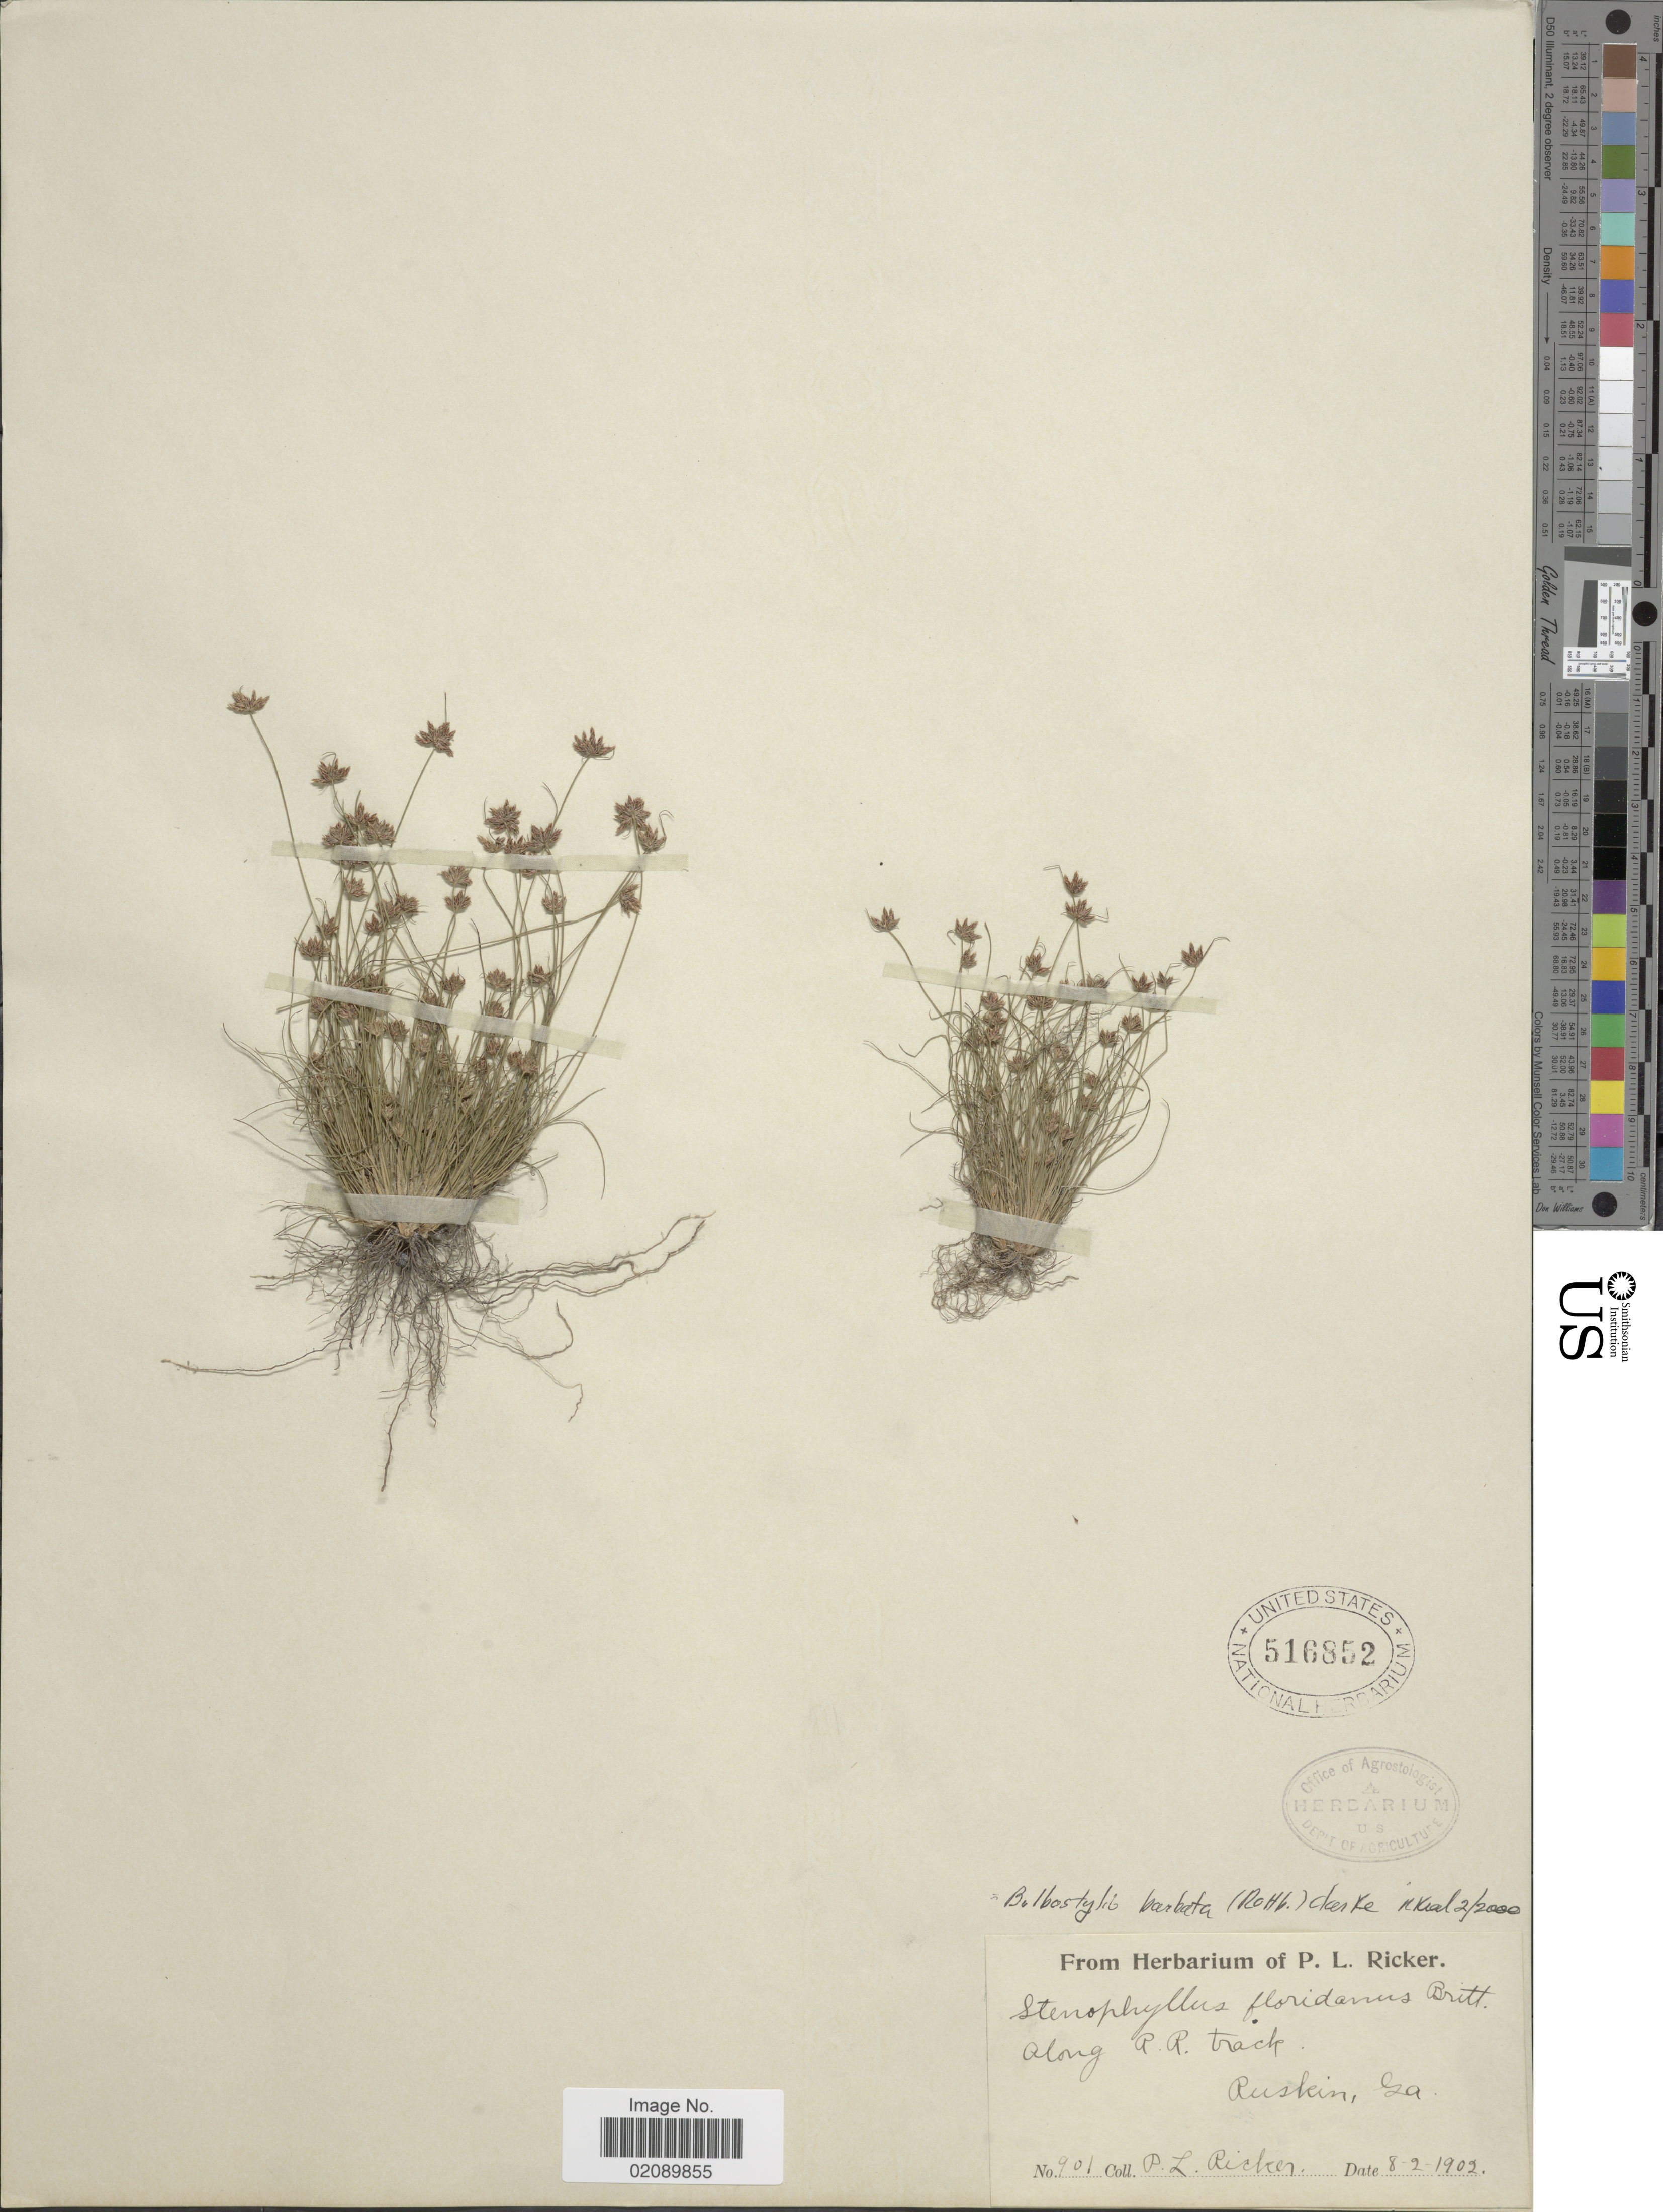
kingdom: Plantae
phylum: Tracheophyta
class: Liliopsida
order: Poales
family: Cyperaceae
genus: Bulbostylis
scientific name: Bulbostylis barbata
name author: (Rottb.) C.B. Clarke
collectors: P. Ricker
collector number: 901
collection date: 1902-08-02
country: United States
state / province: Georgia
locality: Along R.R. track. Ruskin, Ga.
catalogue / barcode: US 516852